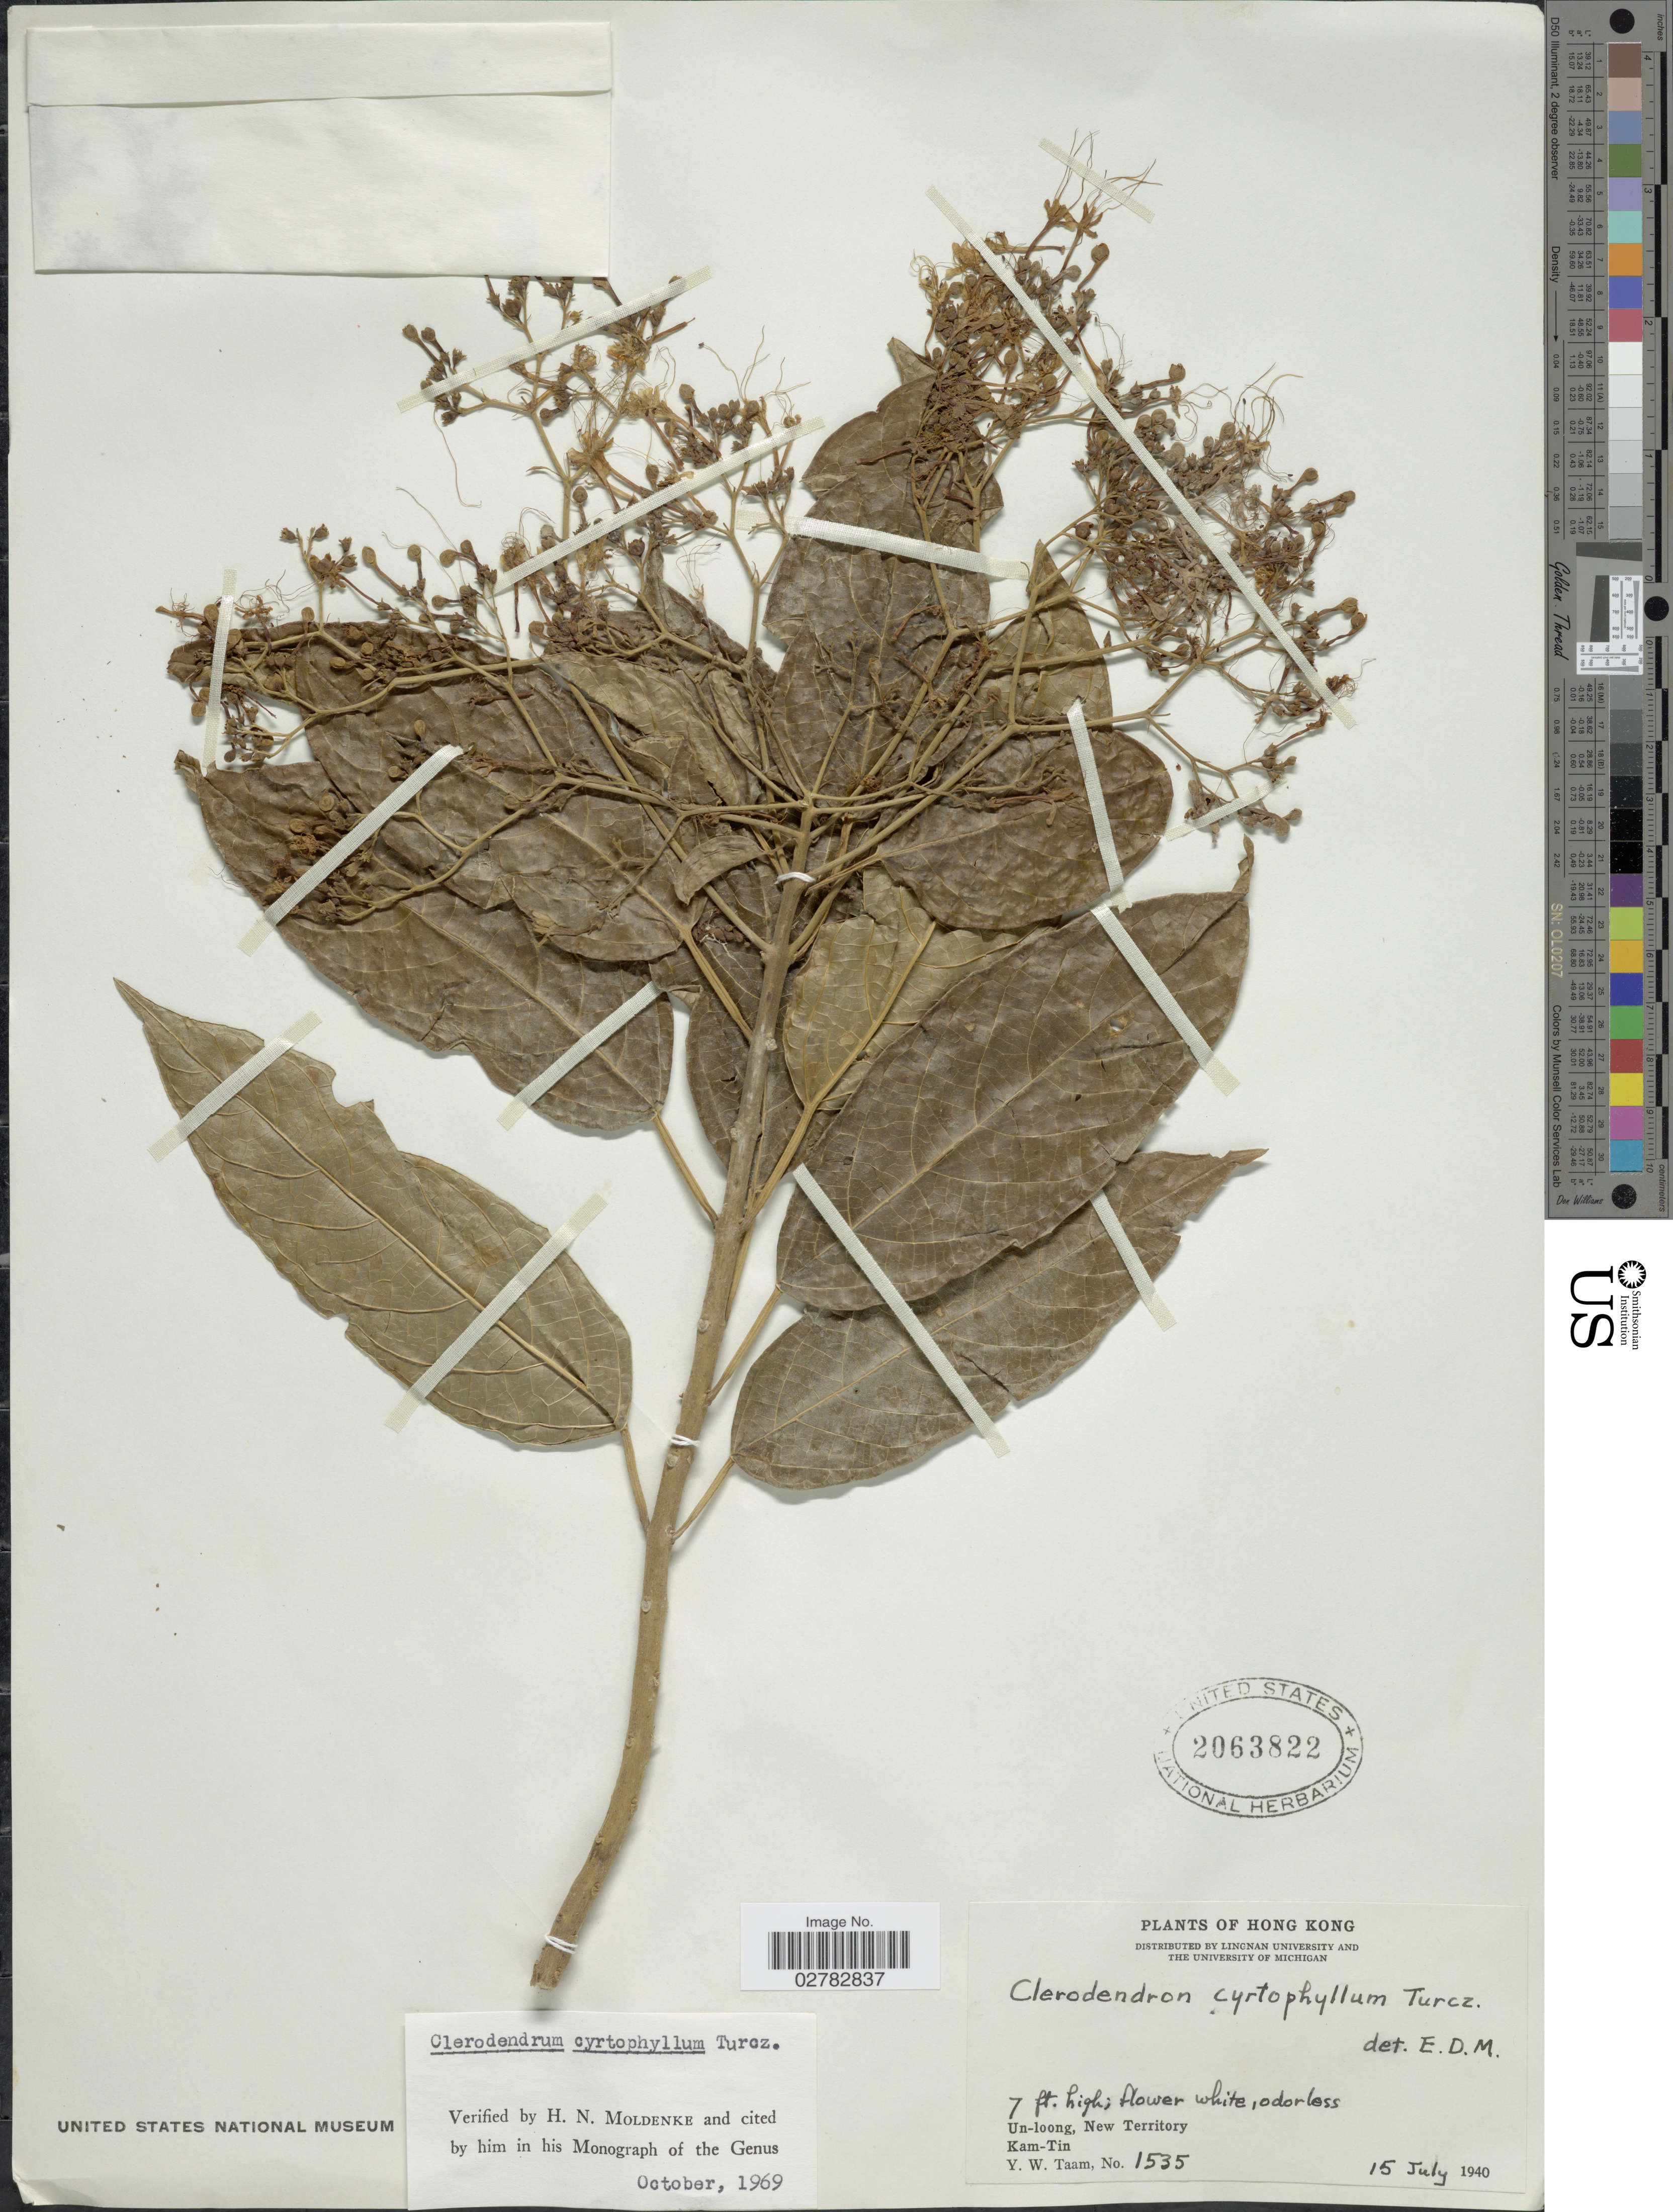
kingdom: Plantae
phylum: Tracheophyta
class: Magnoliopsida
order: Lamiales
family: Lamiaceae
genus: Clerodendrum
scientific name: Clerodendrum cyrtophyllum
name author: Turcz.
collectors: Y. W. Taam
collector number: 1535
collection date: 1940-07-15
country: China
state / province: Hong Kong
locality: Un-loong, New Territory. Kam-Tin.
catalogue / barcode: US 2063822